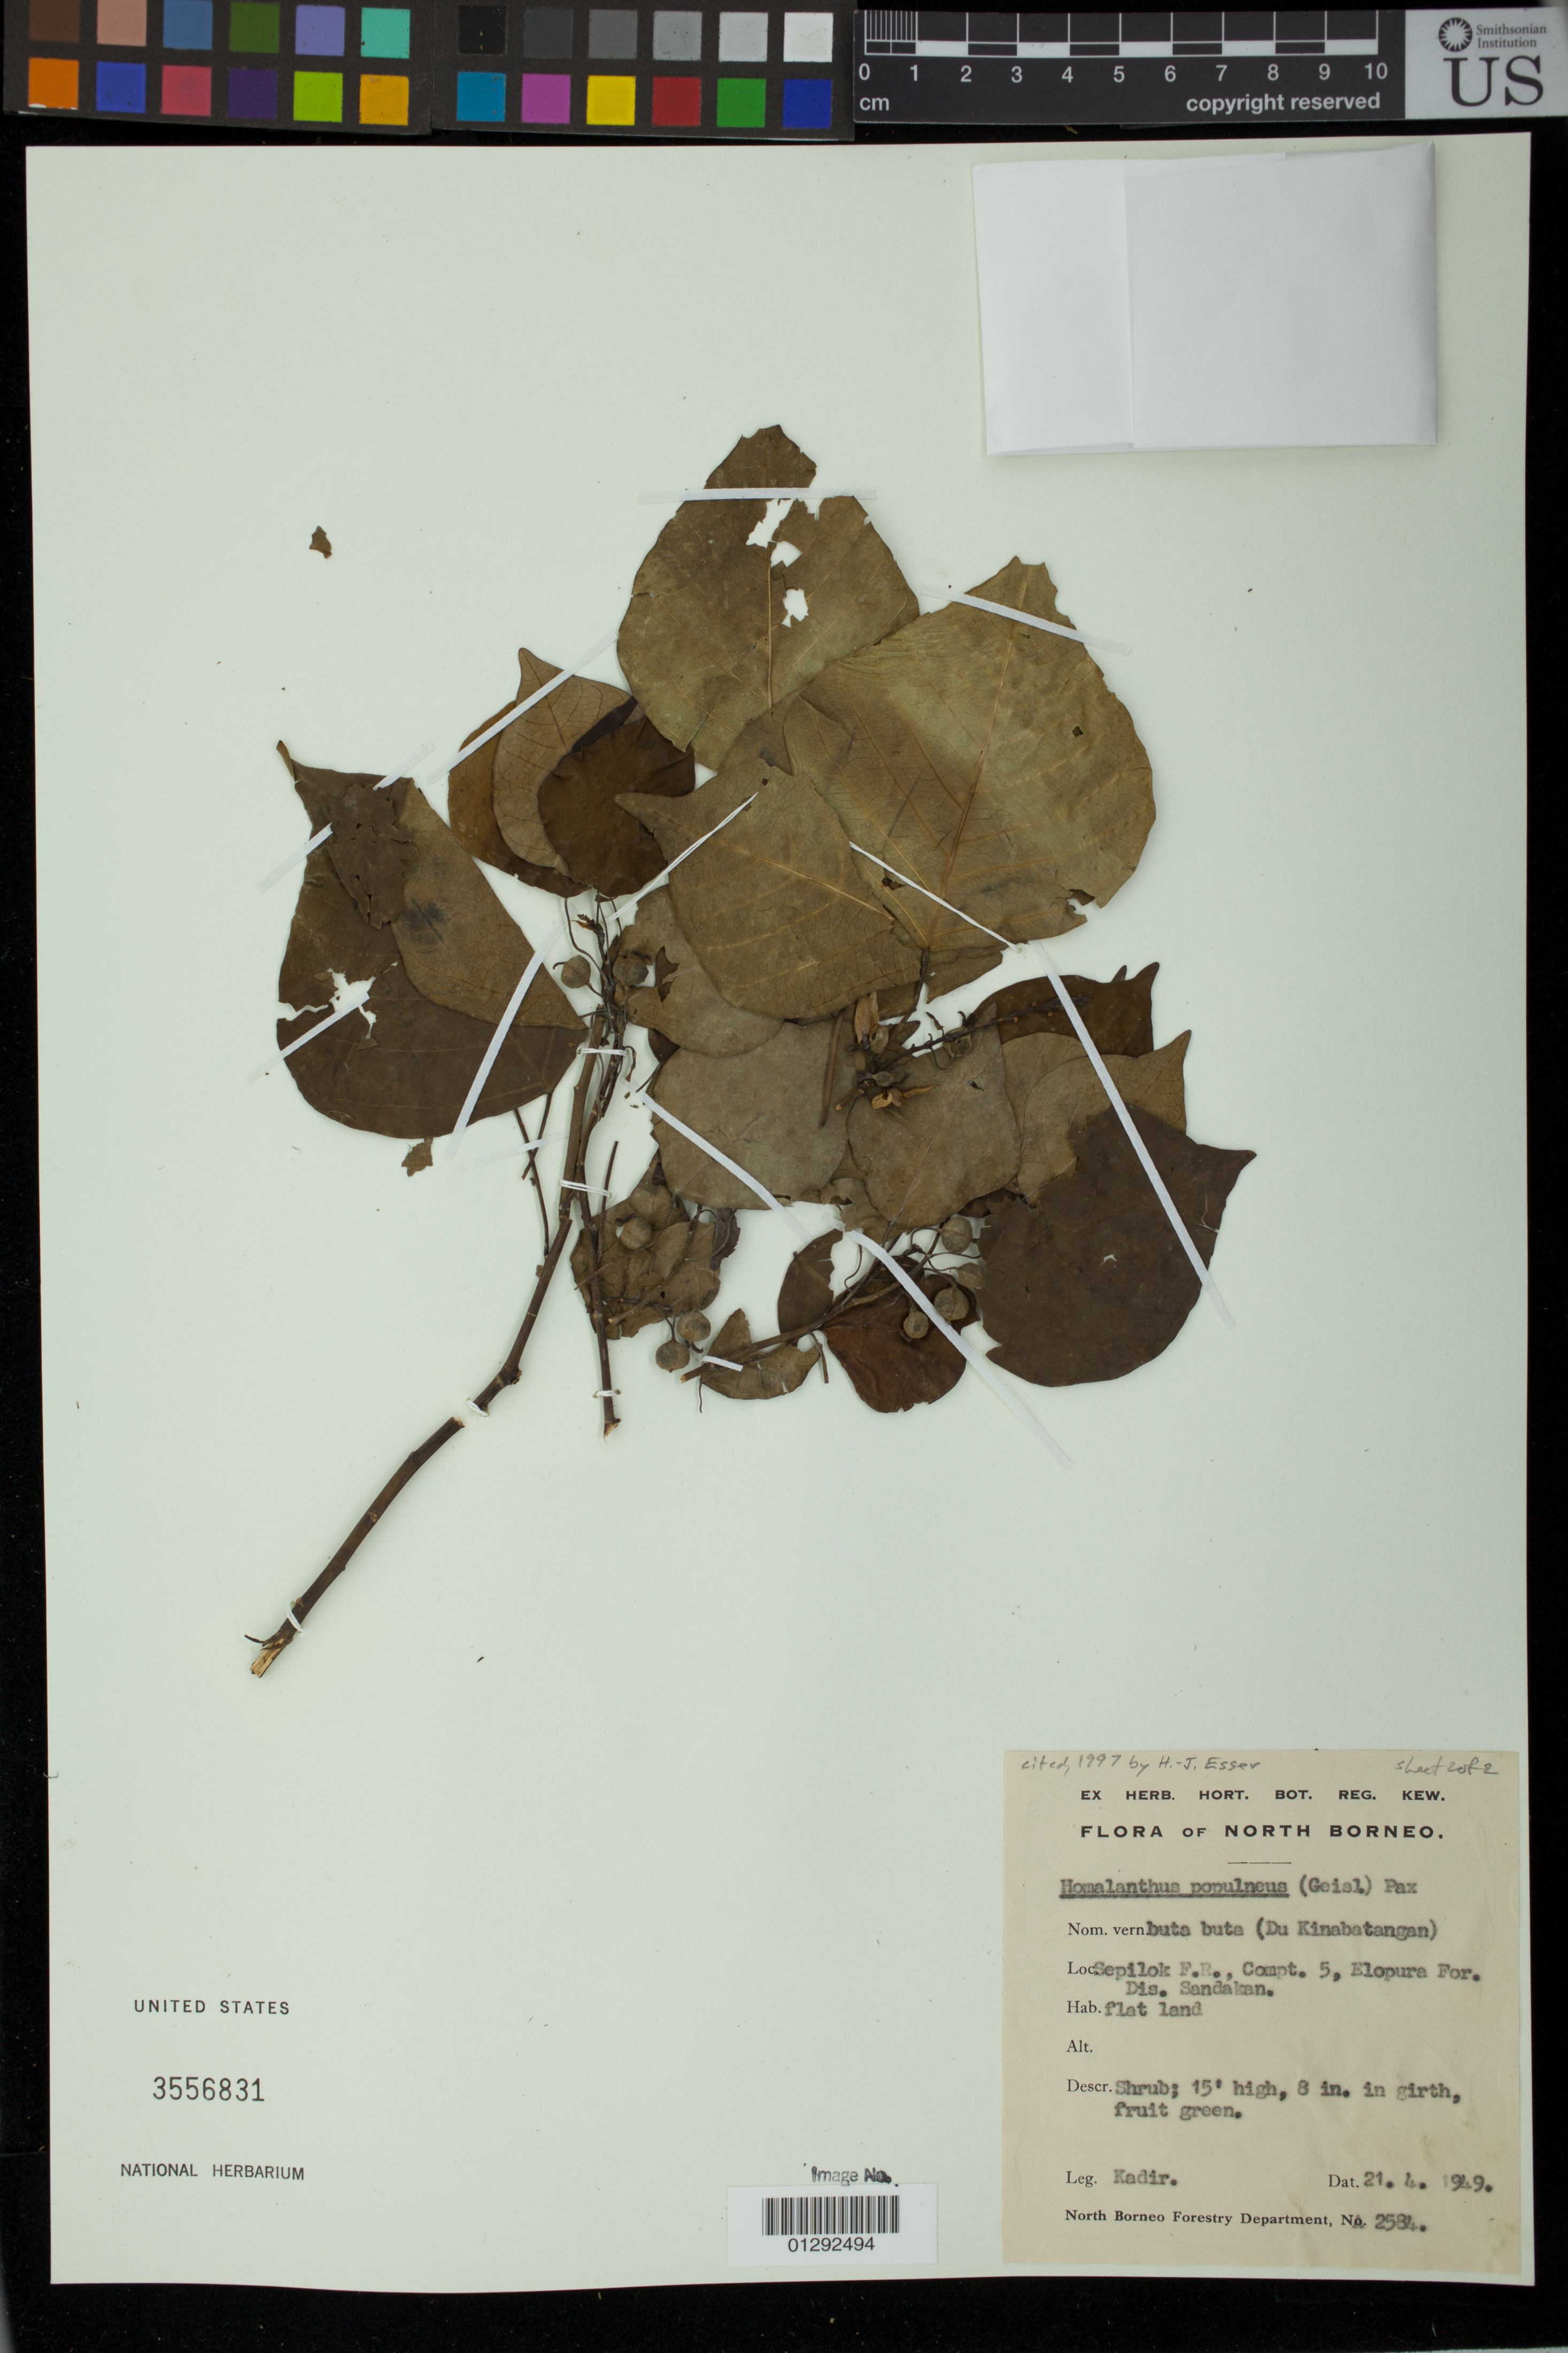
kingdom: Plantae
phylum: Tracheophyta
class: Magnoliopsida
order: Malpighiales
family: Euphorbiaceae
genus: Homalanthus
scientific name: Homalanthus populneus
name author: (Geiseler) Kuntze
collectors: -. Kadir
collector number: A 2584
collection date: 1949-04-21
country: Malaysia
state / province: Sabah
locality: Sepilok F.R. Compt 5, Elopura For.. Dis. Sandakan.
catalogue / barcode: US 3556831